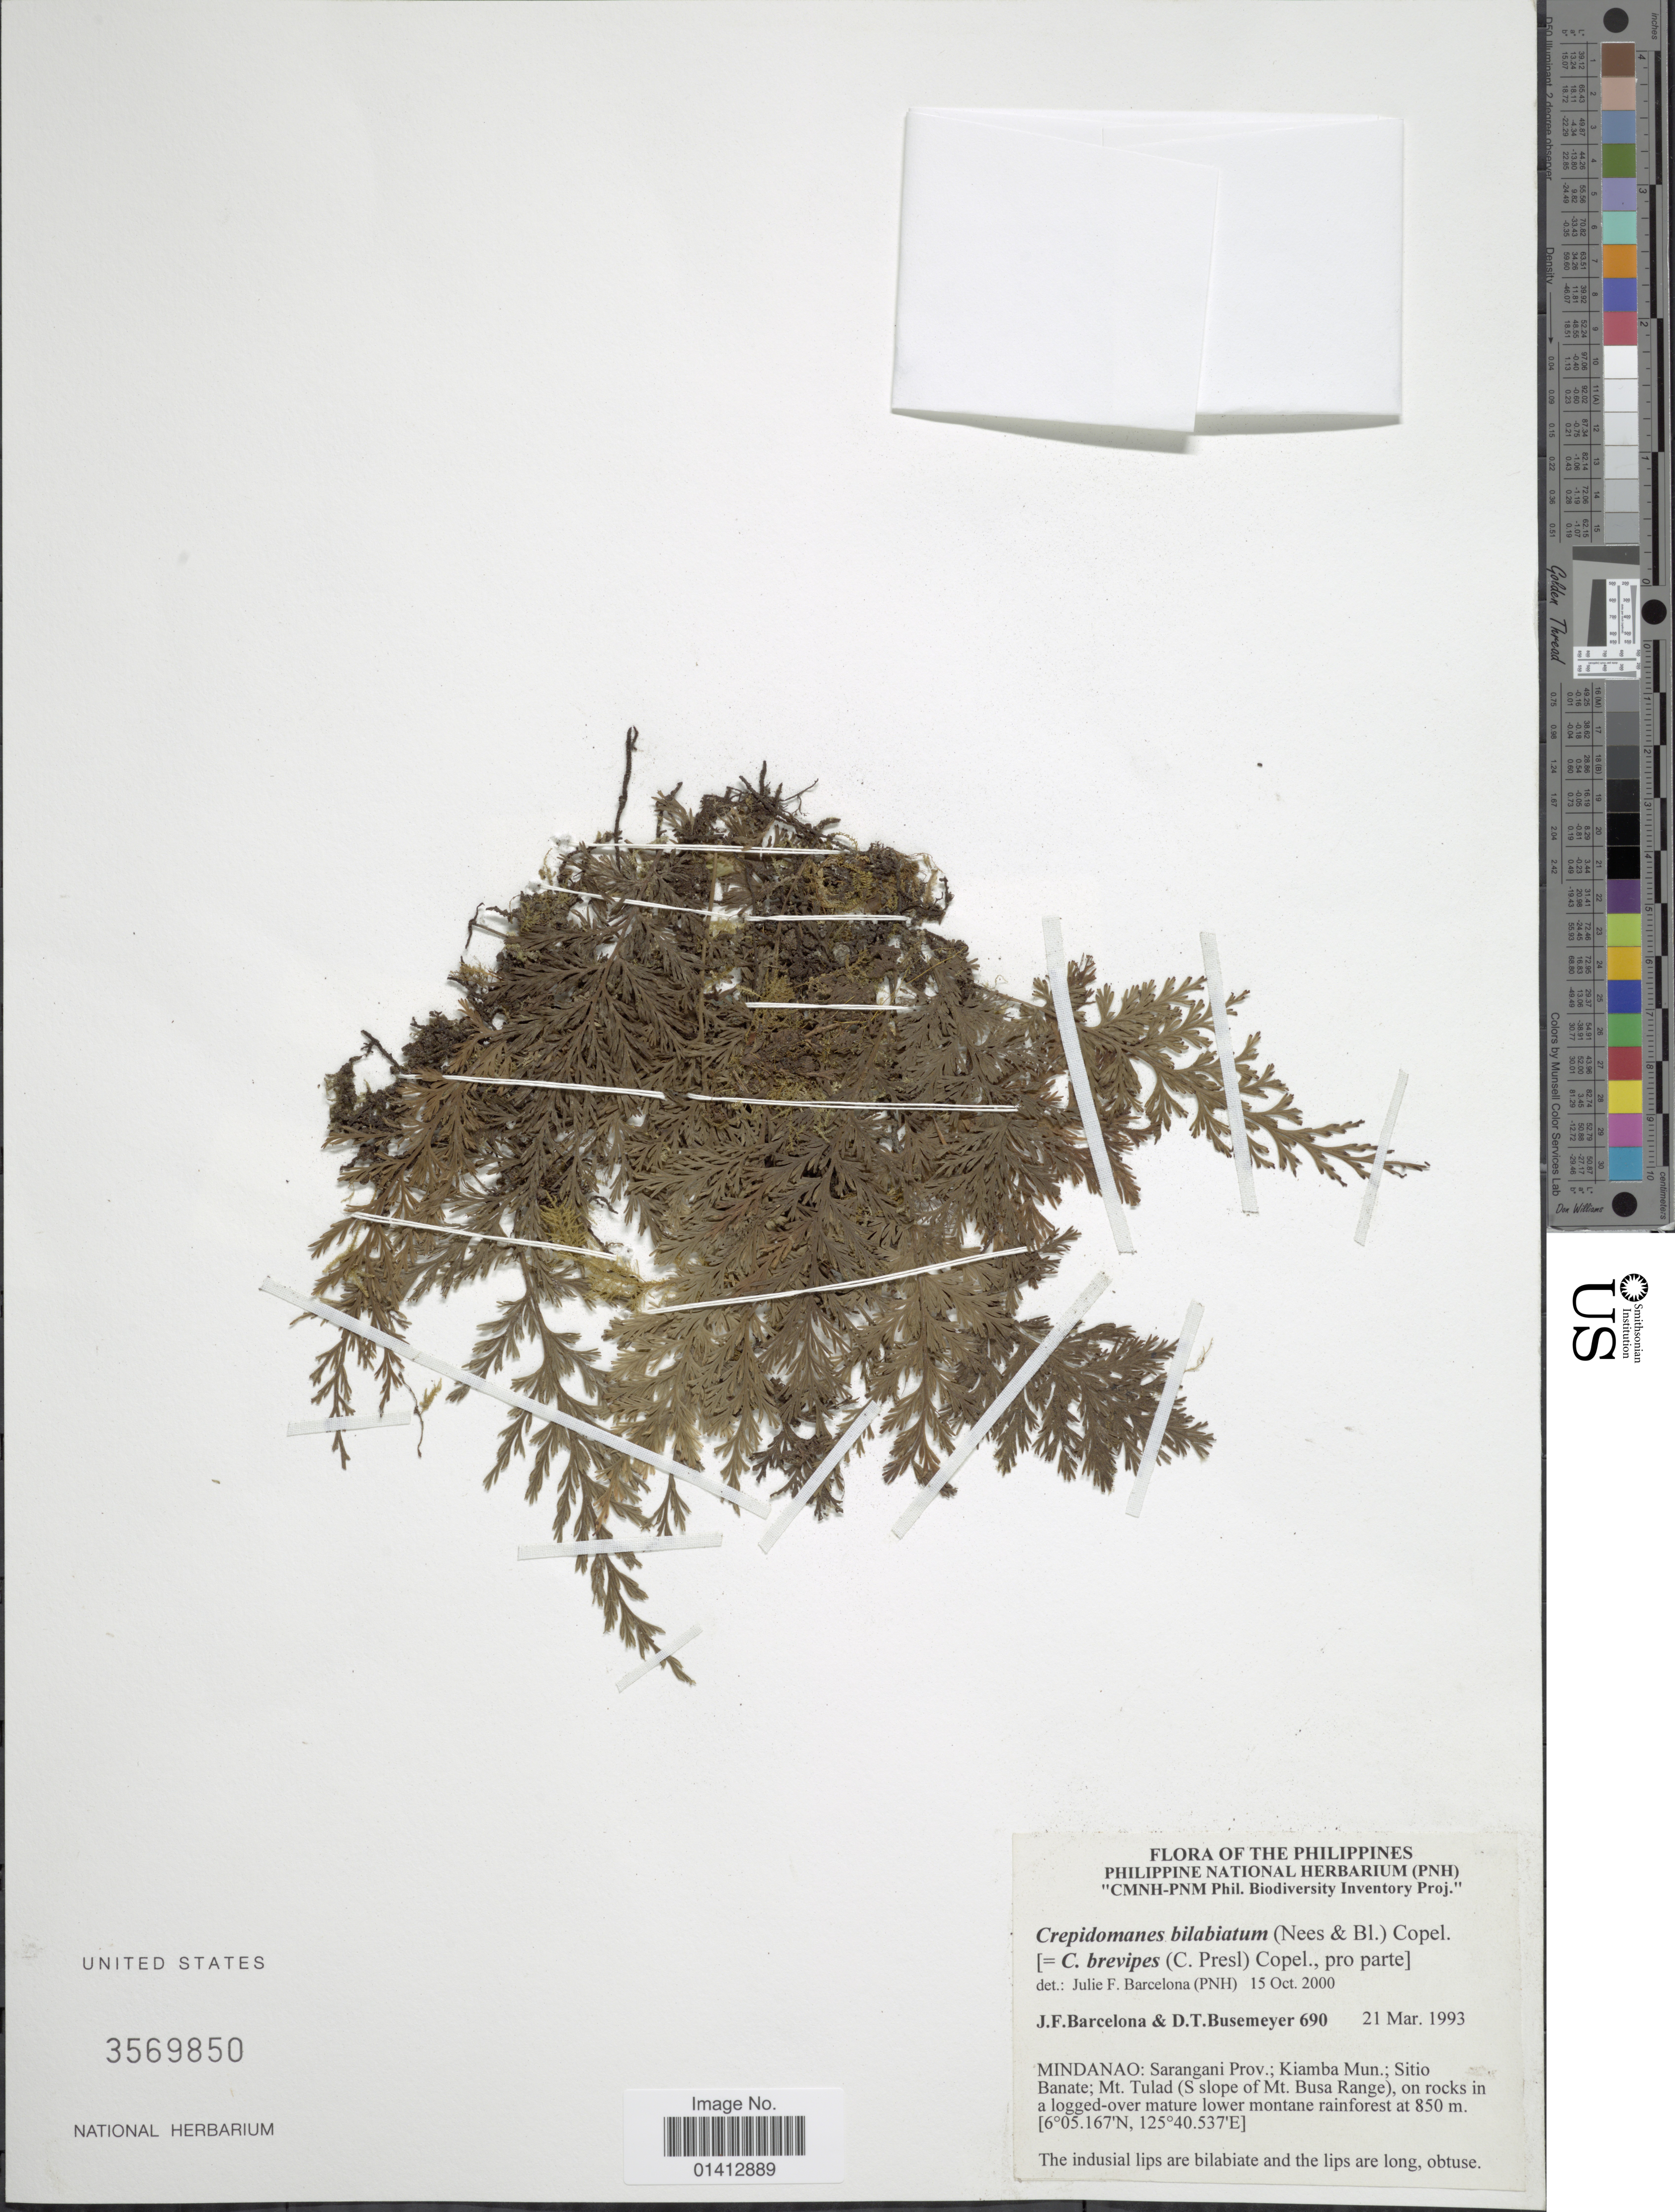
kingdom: Plantae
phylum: Tracheophyta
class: Polypodiopsida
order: Hymenophyllales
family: Hymenophyllaceae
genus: Crepidomanes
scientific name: Crepidomanes bilabiatum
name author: (Nees ex Blume) Copel.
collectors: J. F. Barcelona & D. Busemeyer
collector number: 690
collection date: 1993-03-21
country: Philippines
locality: Mindanao: Sarangani Prov.; Kiamba Mun; Sitio Banate; Mt Talud (S slope of Mt Busa Range)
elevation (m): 850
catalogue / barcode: US 3569850